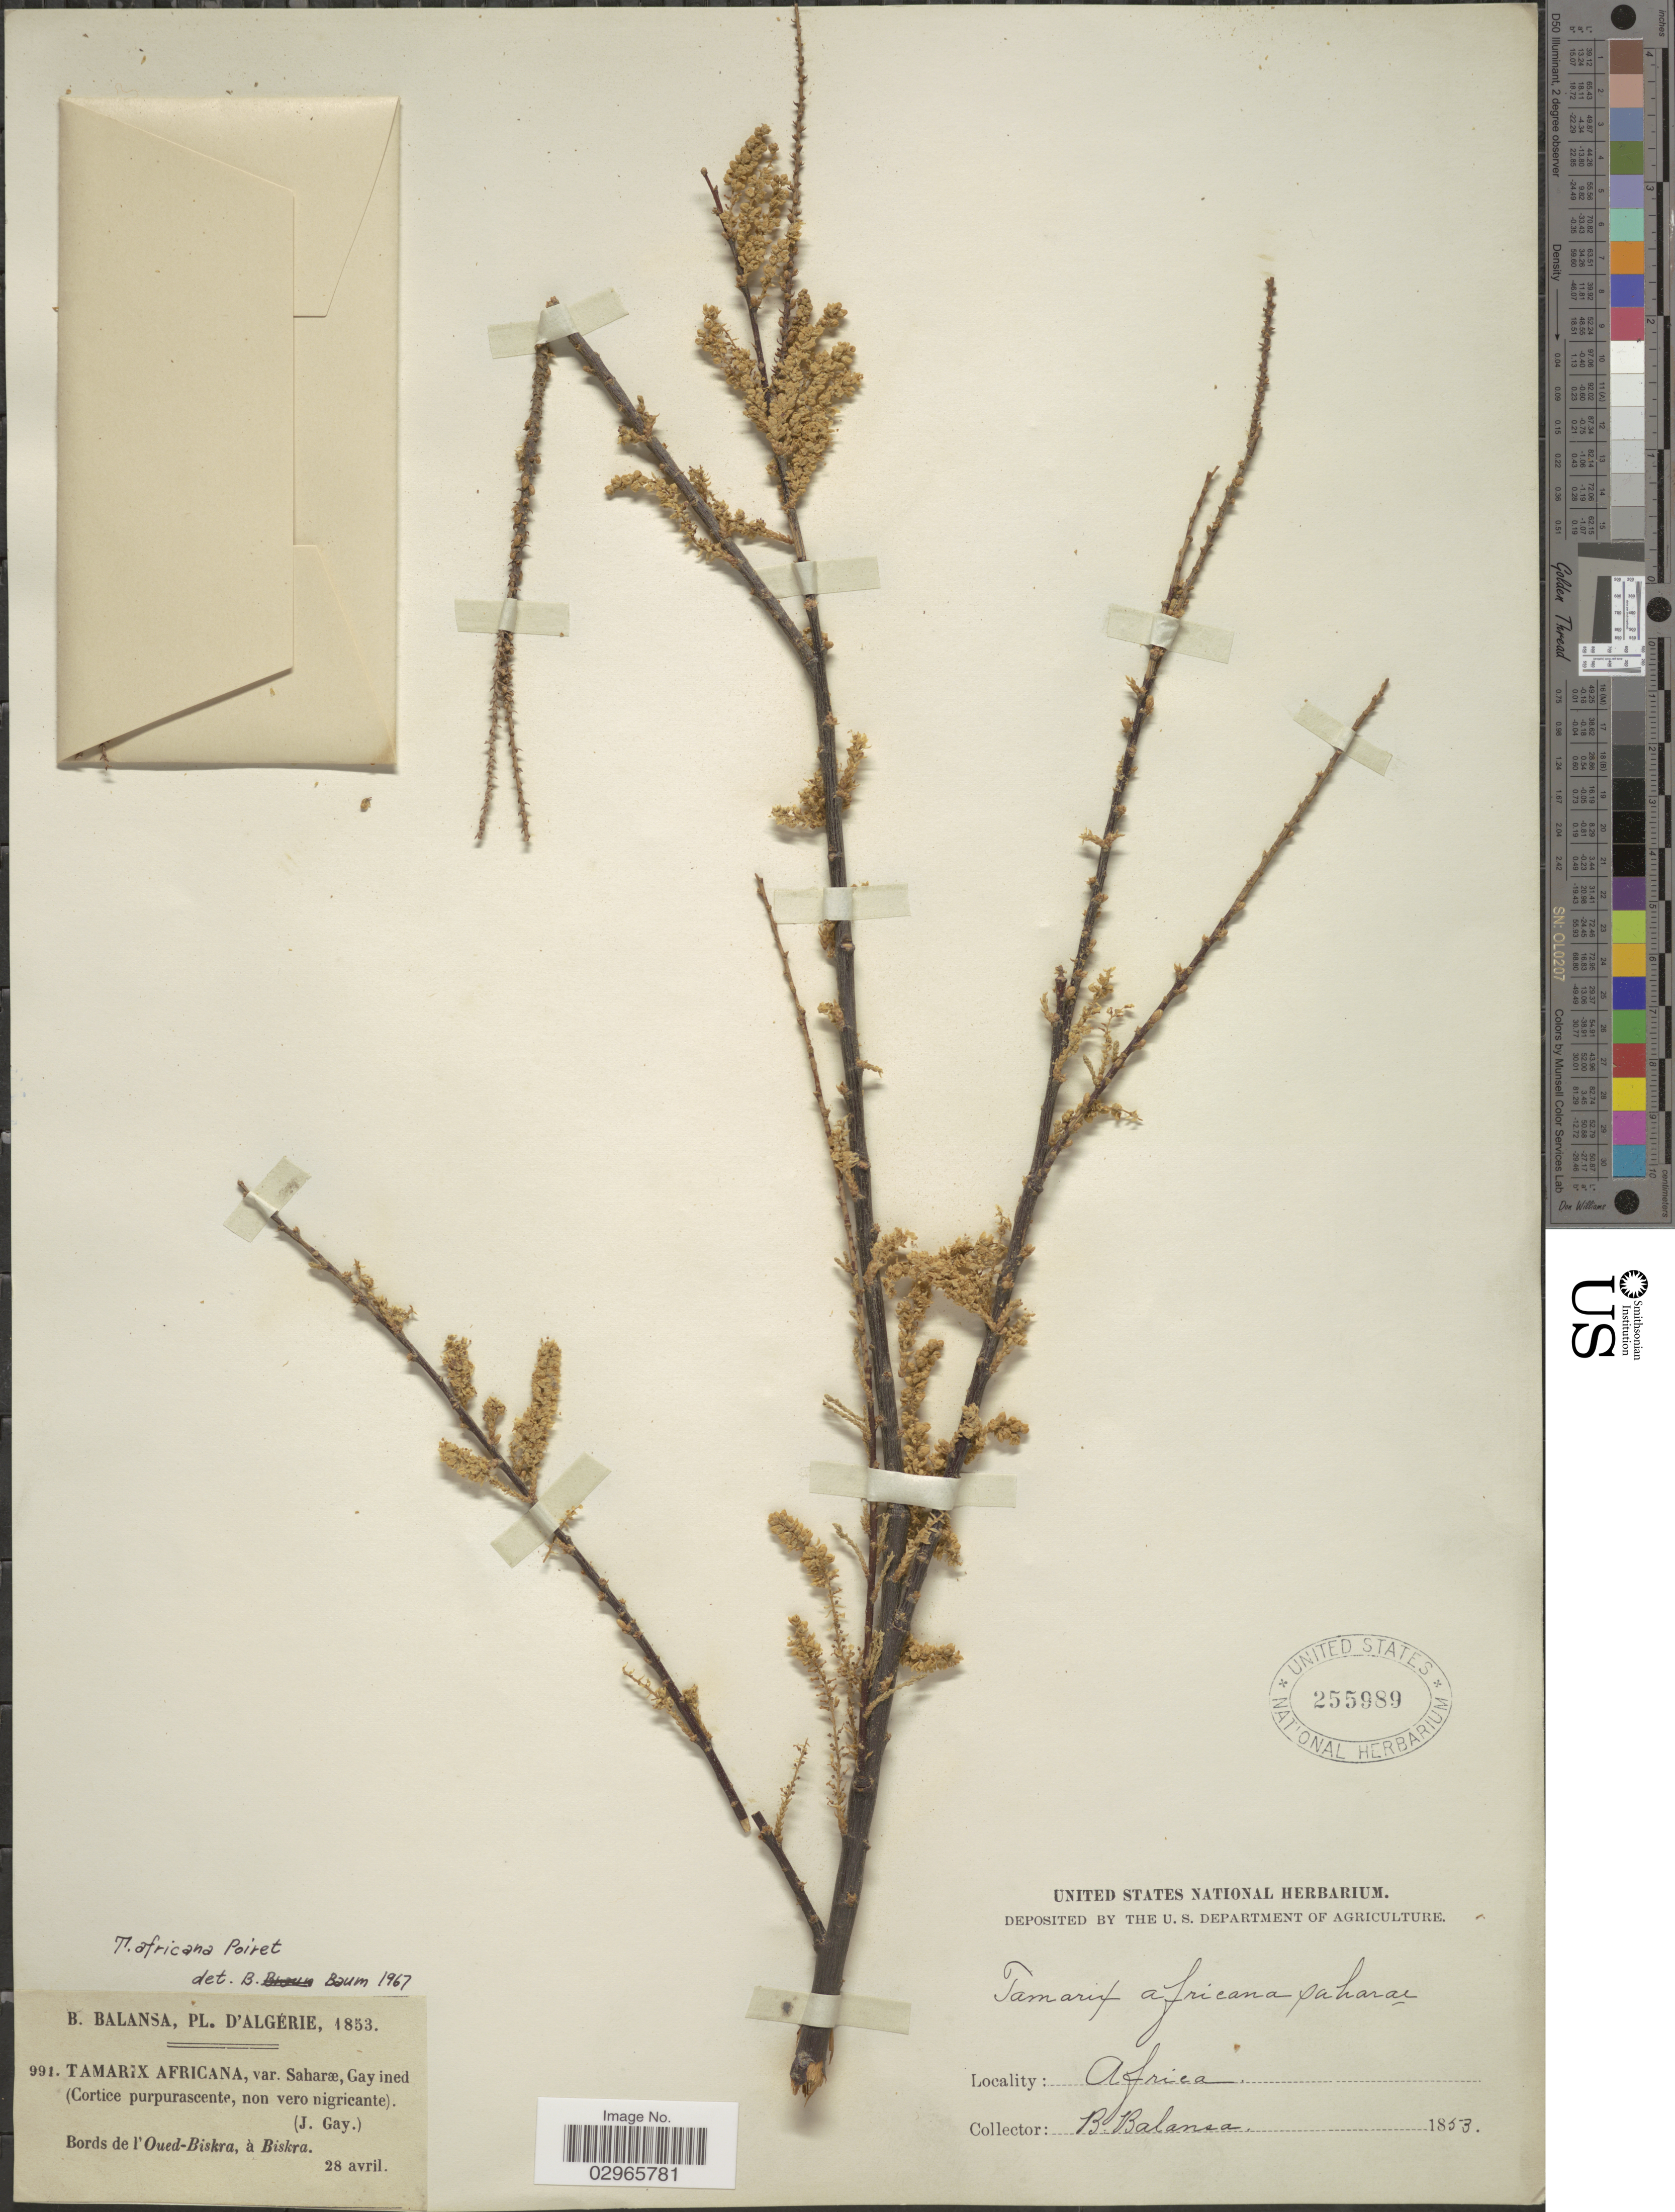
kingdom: Plantae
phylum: Tracheophyta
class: Magnoliopsida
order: Caryophyllales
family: Tamaricaceae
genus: Tamarix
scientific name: Tamarix africana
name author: Poir.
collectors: B. Balansa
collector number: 991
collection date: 1853-04-28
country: Algeria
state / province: Biskra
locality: Bords de l'Oued-Biskra.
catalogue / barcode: US 255989